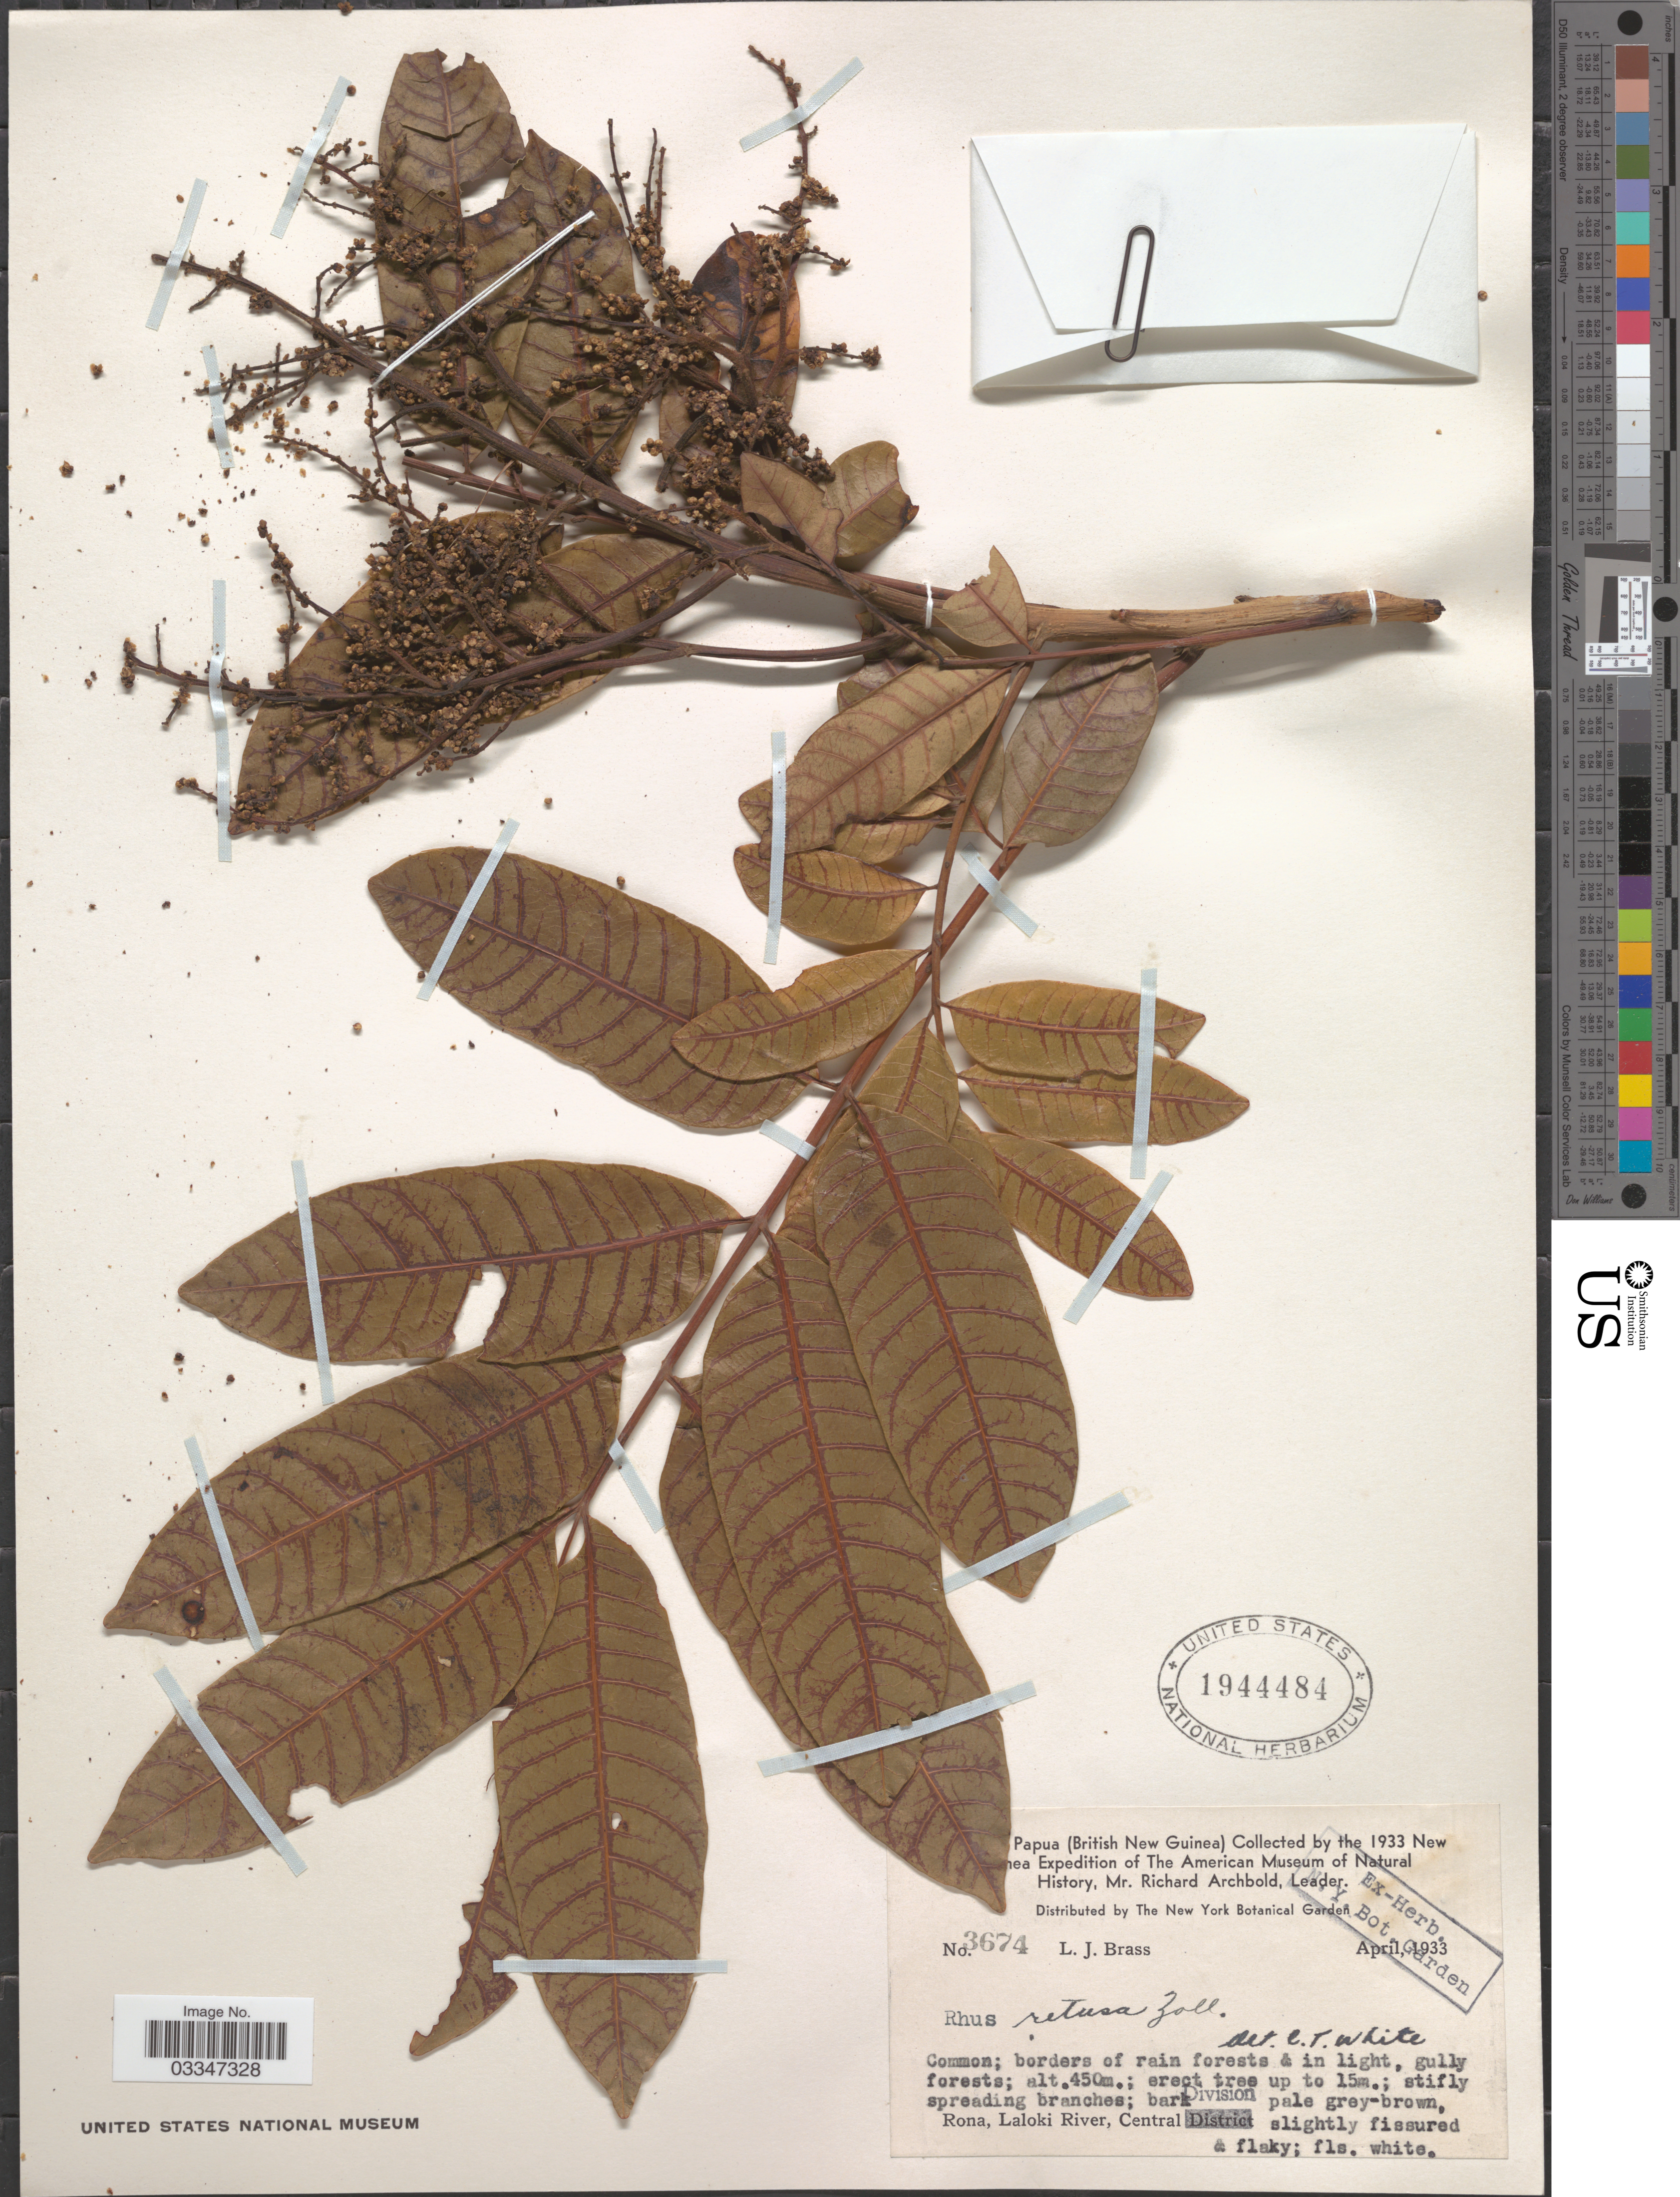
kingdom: Plantae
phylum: Tracheophyta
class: Magnoliopsida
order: Sapindales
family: Anacardiaceae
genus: Rhus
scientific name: Rhus taitensis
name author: Guill.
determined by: Mitchell, John D.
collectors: L. J. Brass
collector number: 3674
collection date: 1933-04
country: Papua New Guinea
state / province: Central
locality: Papua (British New Guinea). Rona, Laloki River, Central District.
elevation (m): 450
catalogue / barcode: US 1944484